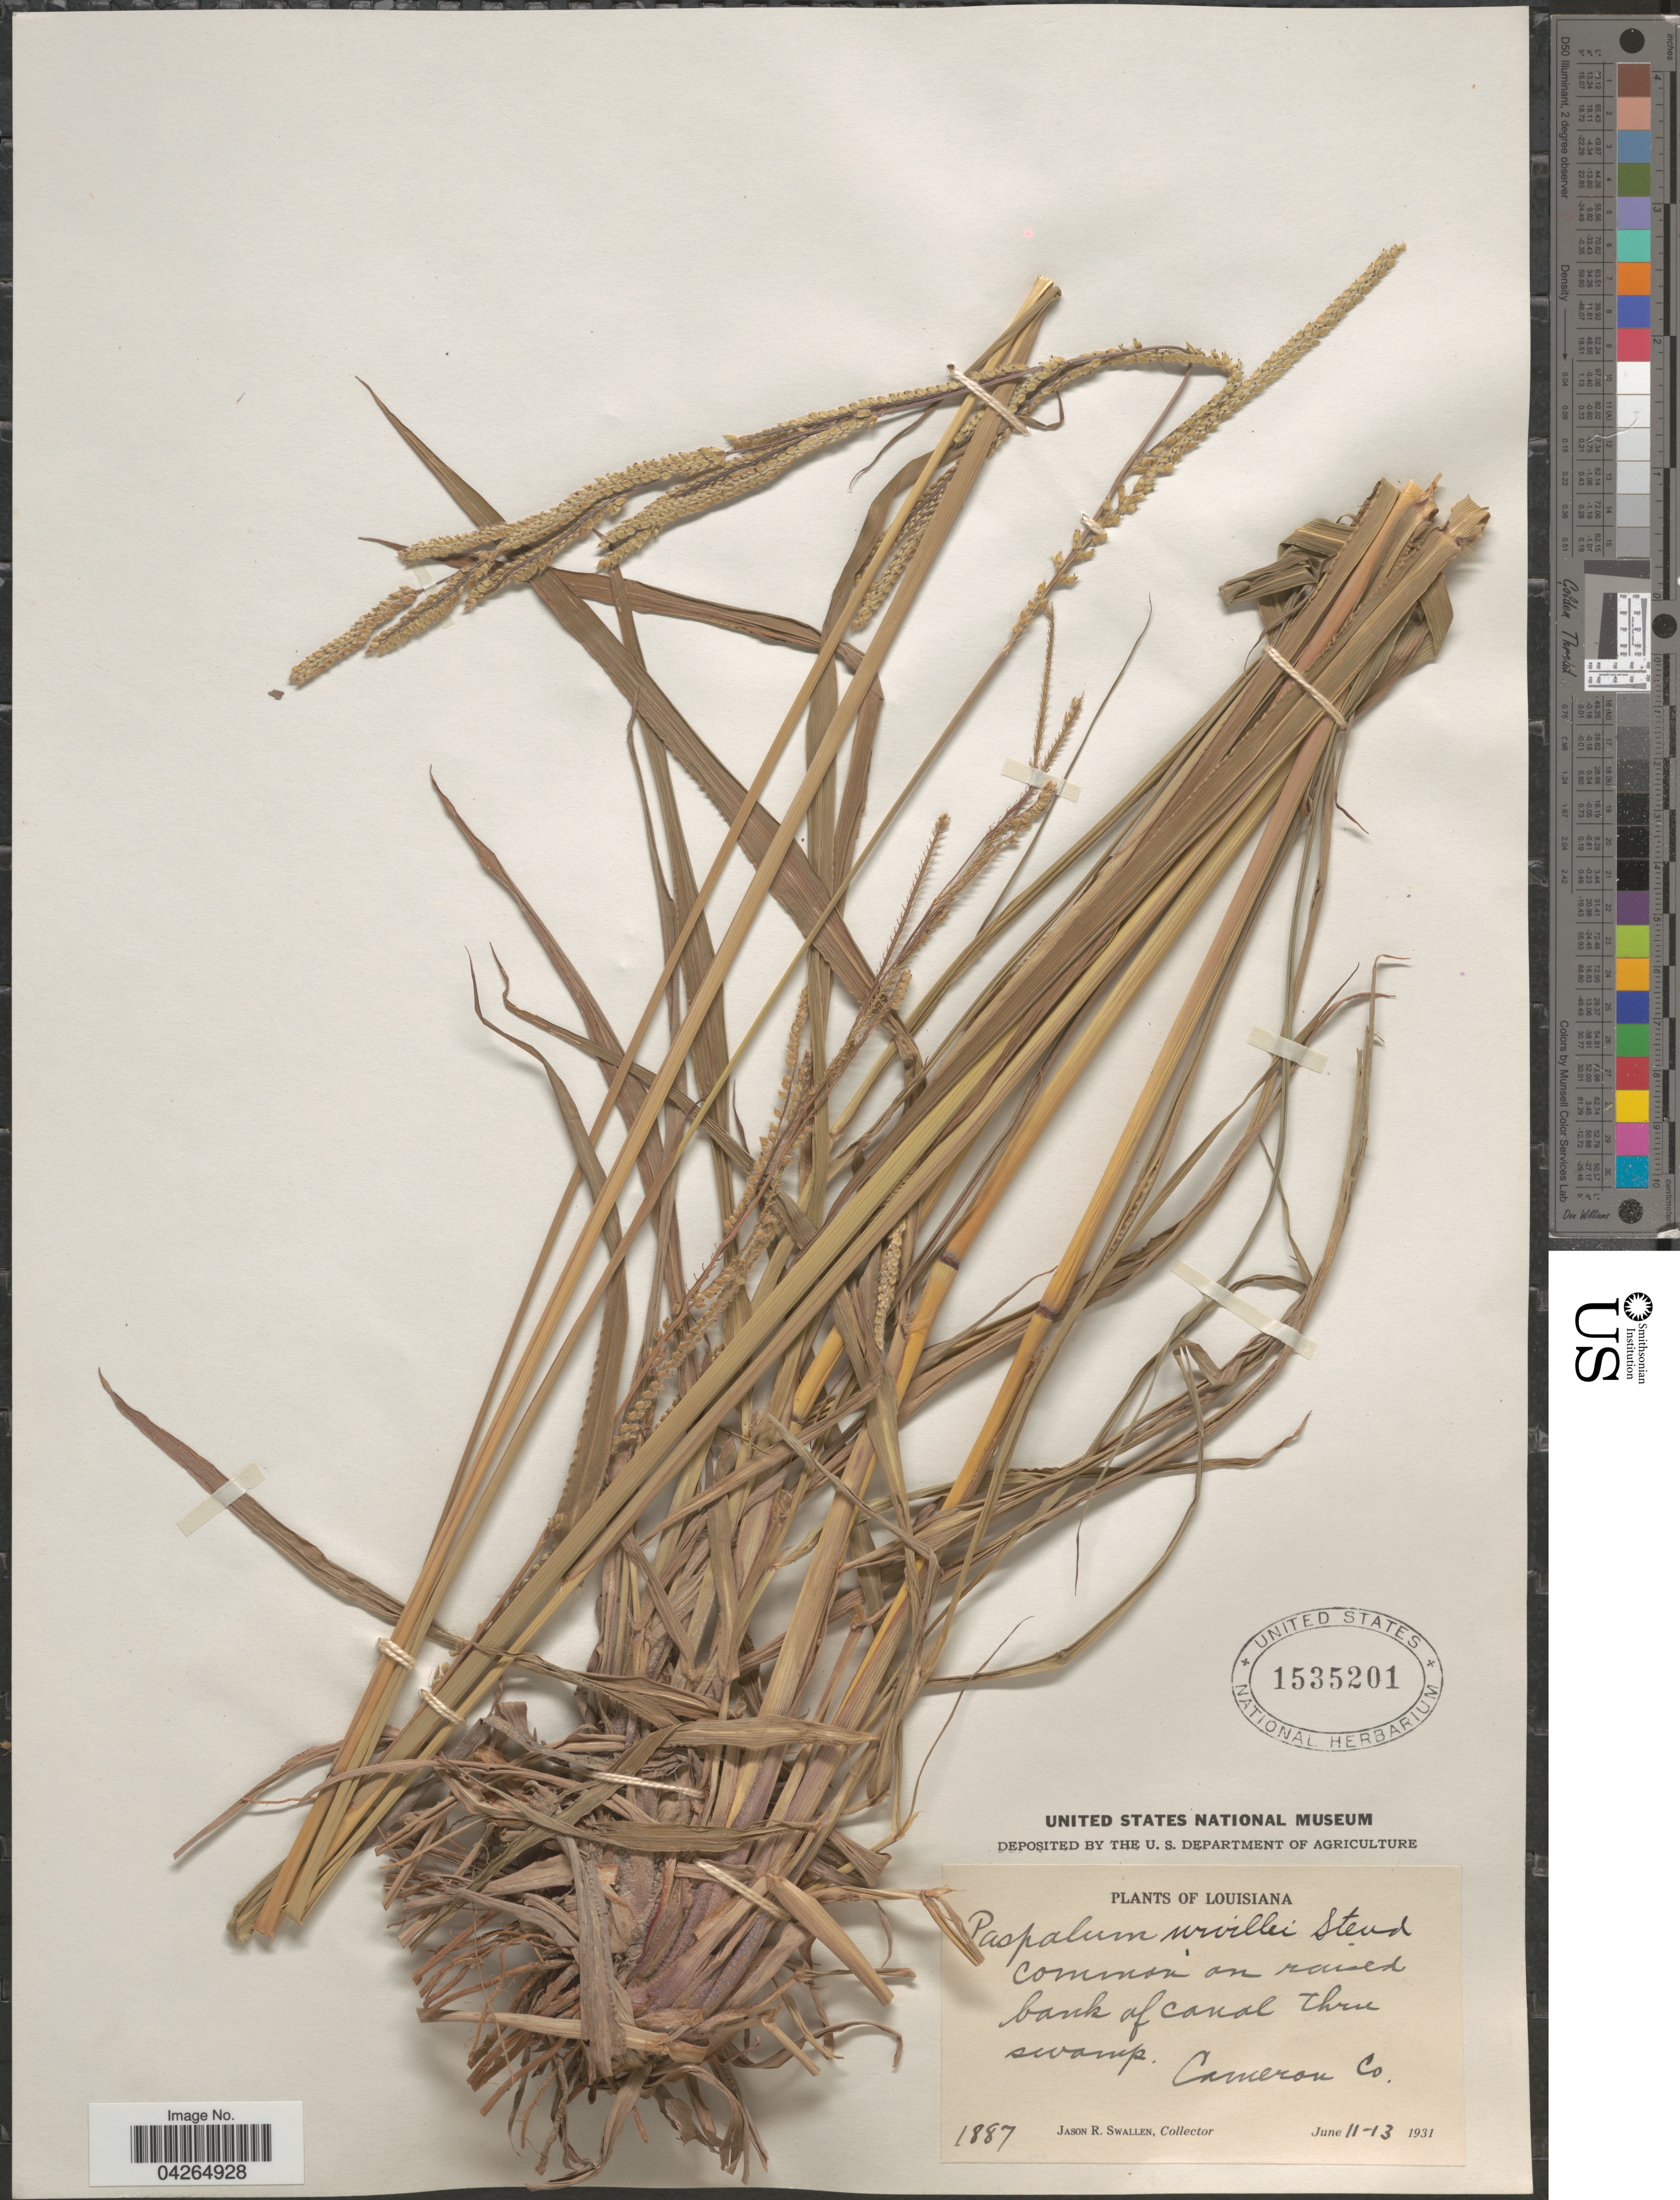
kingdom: Plantae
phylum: Tracheophyta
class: Liliopsida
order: Poales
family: Poaceae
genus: Paspalum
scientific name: Paspalum urvillei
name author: Steud.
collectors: J. R. Swallen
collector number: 1887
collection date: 1931-06-11/1931-06-13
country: United States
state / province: Louisiana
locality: Cameron Co.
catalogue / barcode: US 1535201